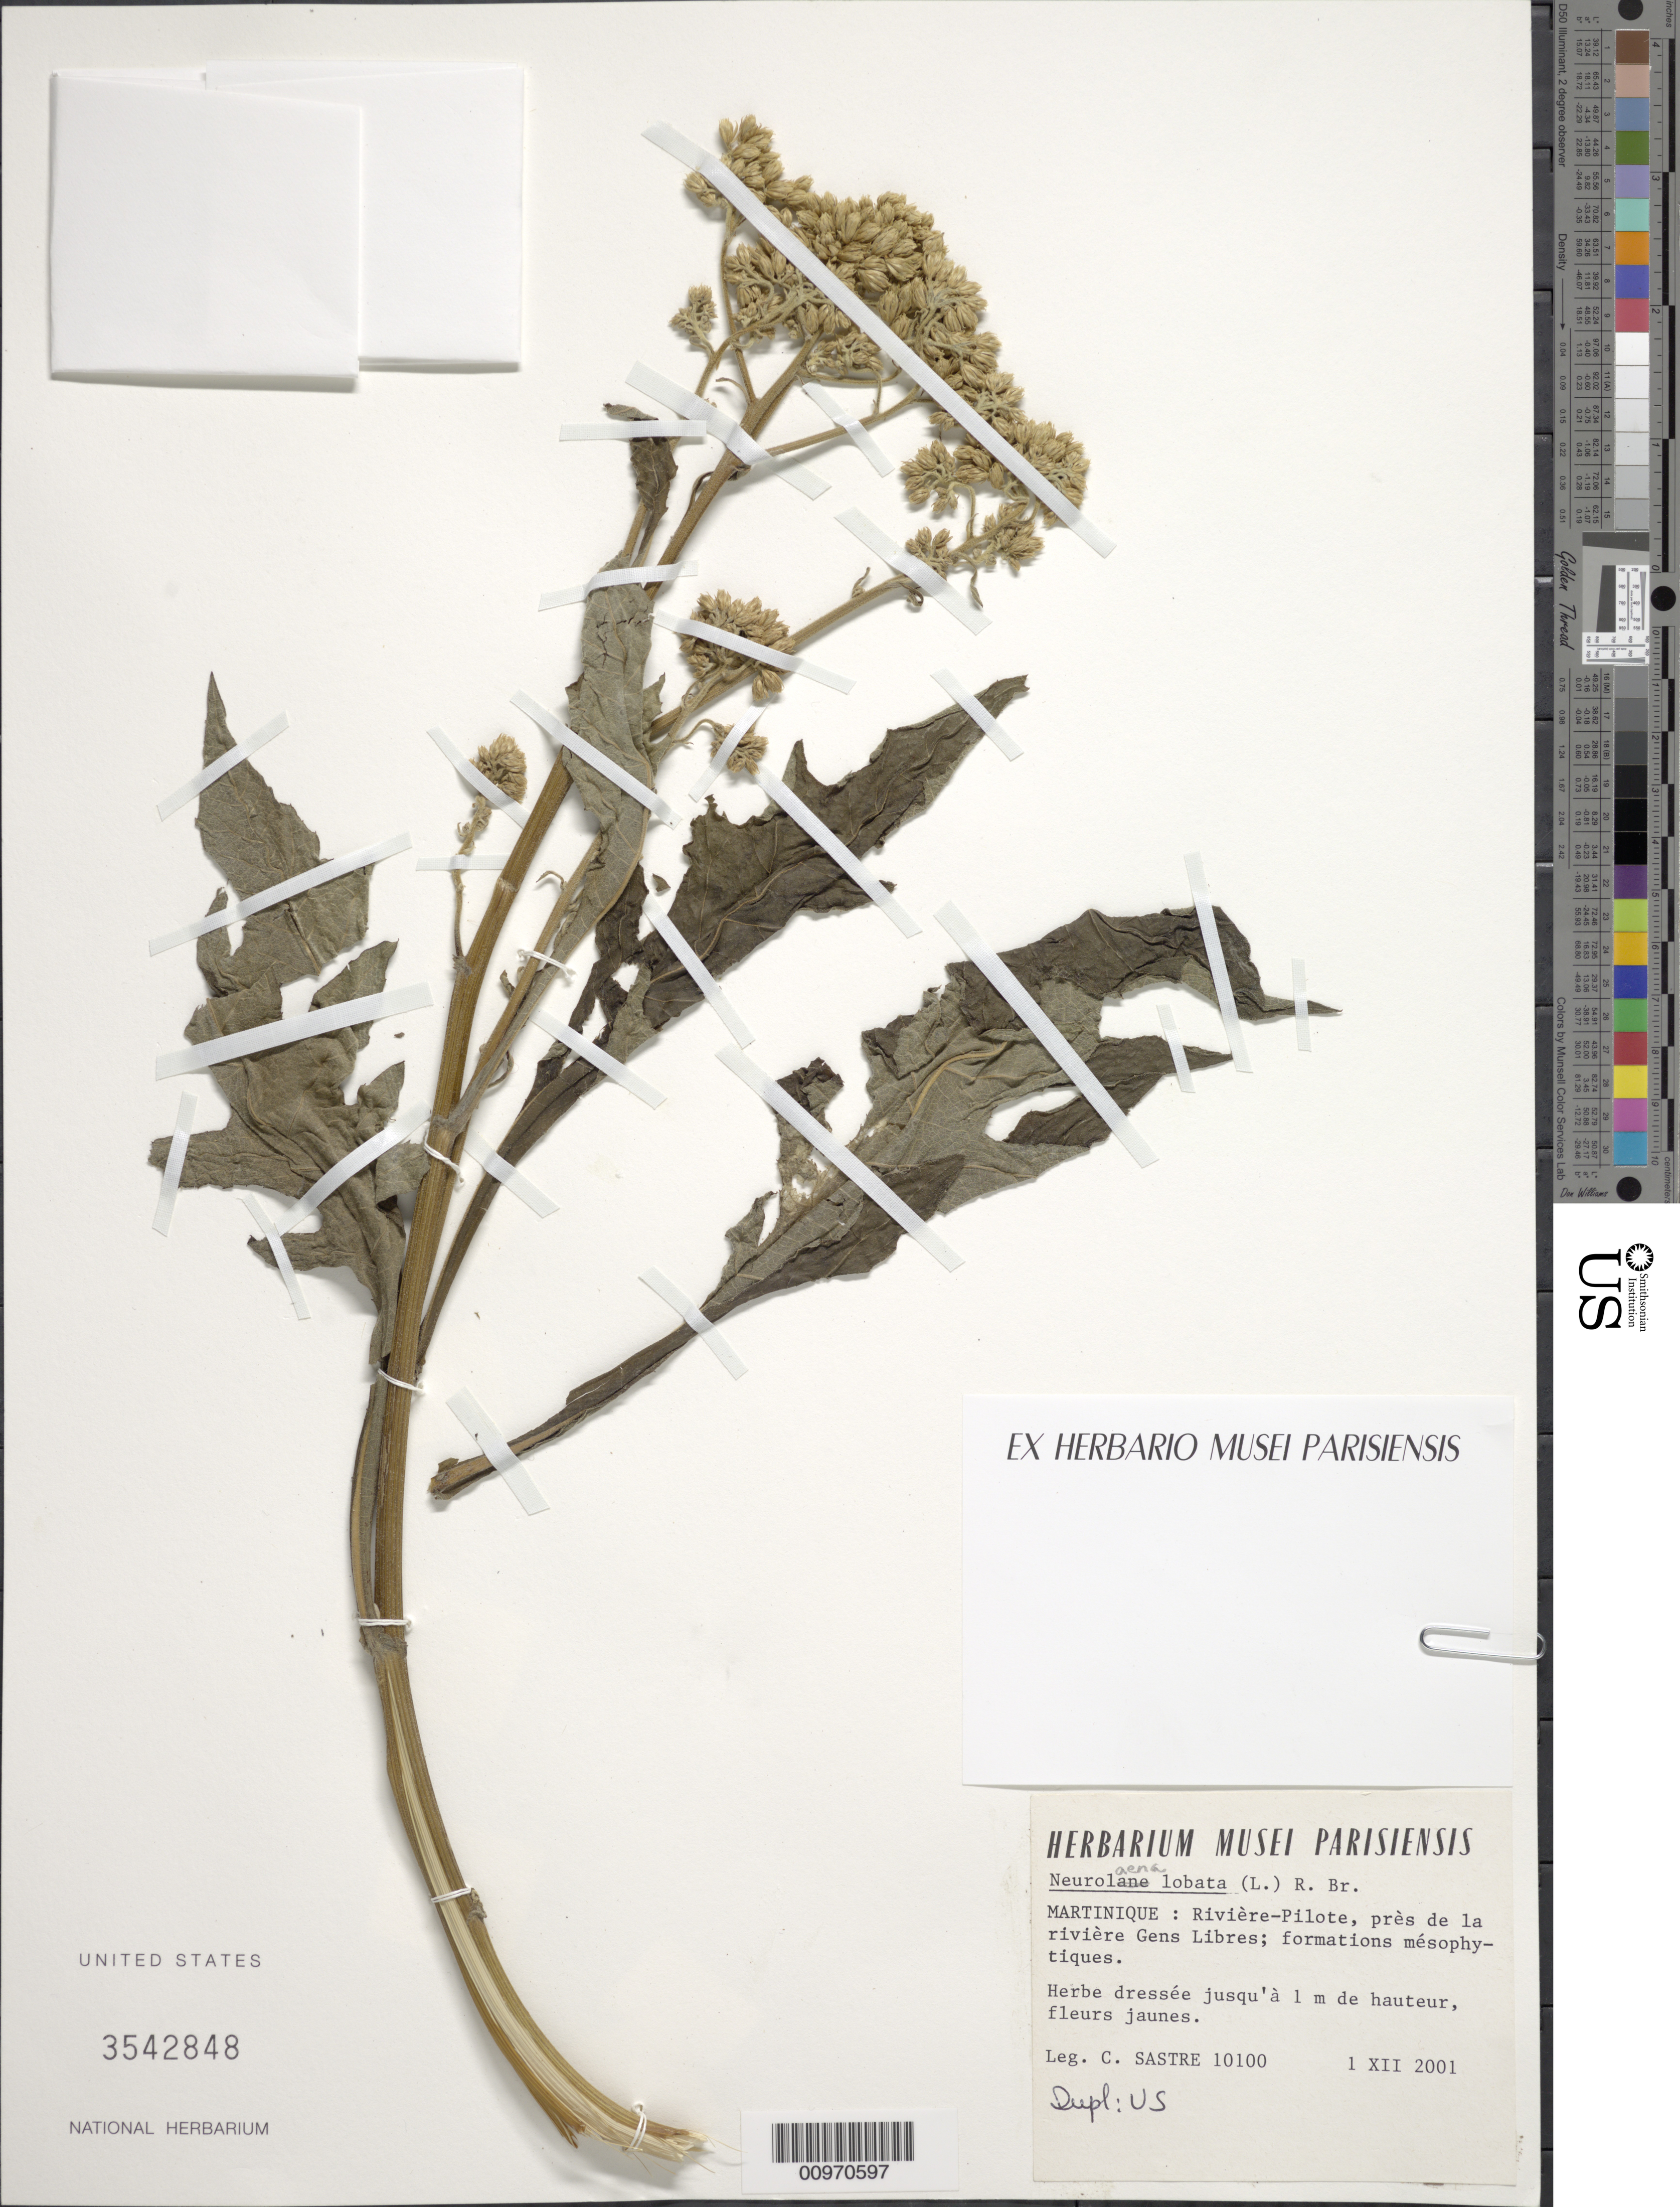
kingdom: Plantae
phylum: Tracheophyta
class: Magnoliopsida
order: Asterales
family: Asteraceae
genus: Neurolaena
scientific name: Neurolaena lobata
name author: (L.) R. Br. ex Cass.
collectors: C. H. L. Sastre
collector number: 10100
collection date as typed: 01 Dec 2001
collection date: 2001-12-01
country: Martinique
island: Martinique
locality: Rivière-Pilote, près de la rivière Gens Libres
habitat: Formations mésophytiques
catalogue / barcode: US 3542848